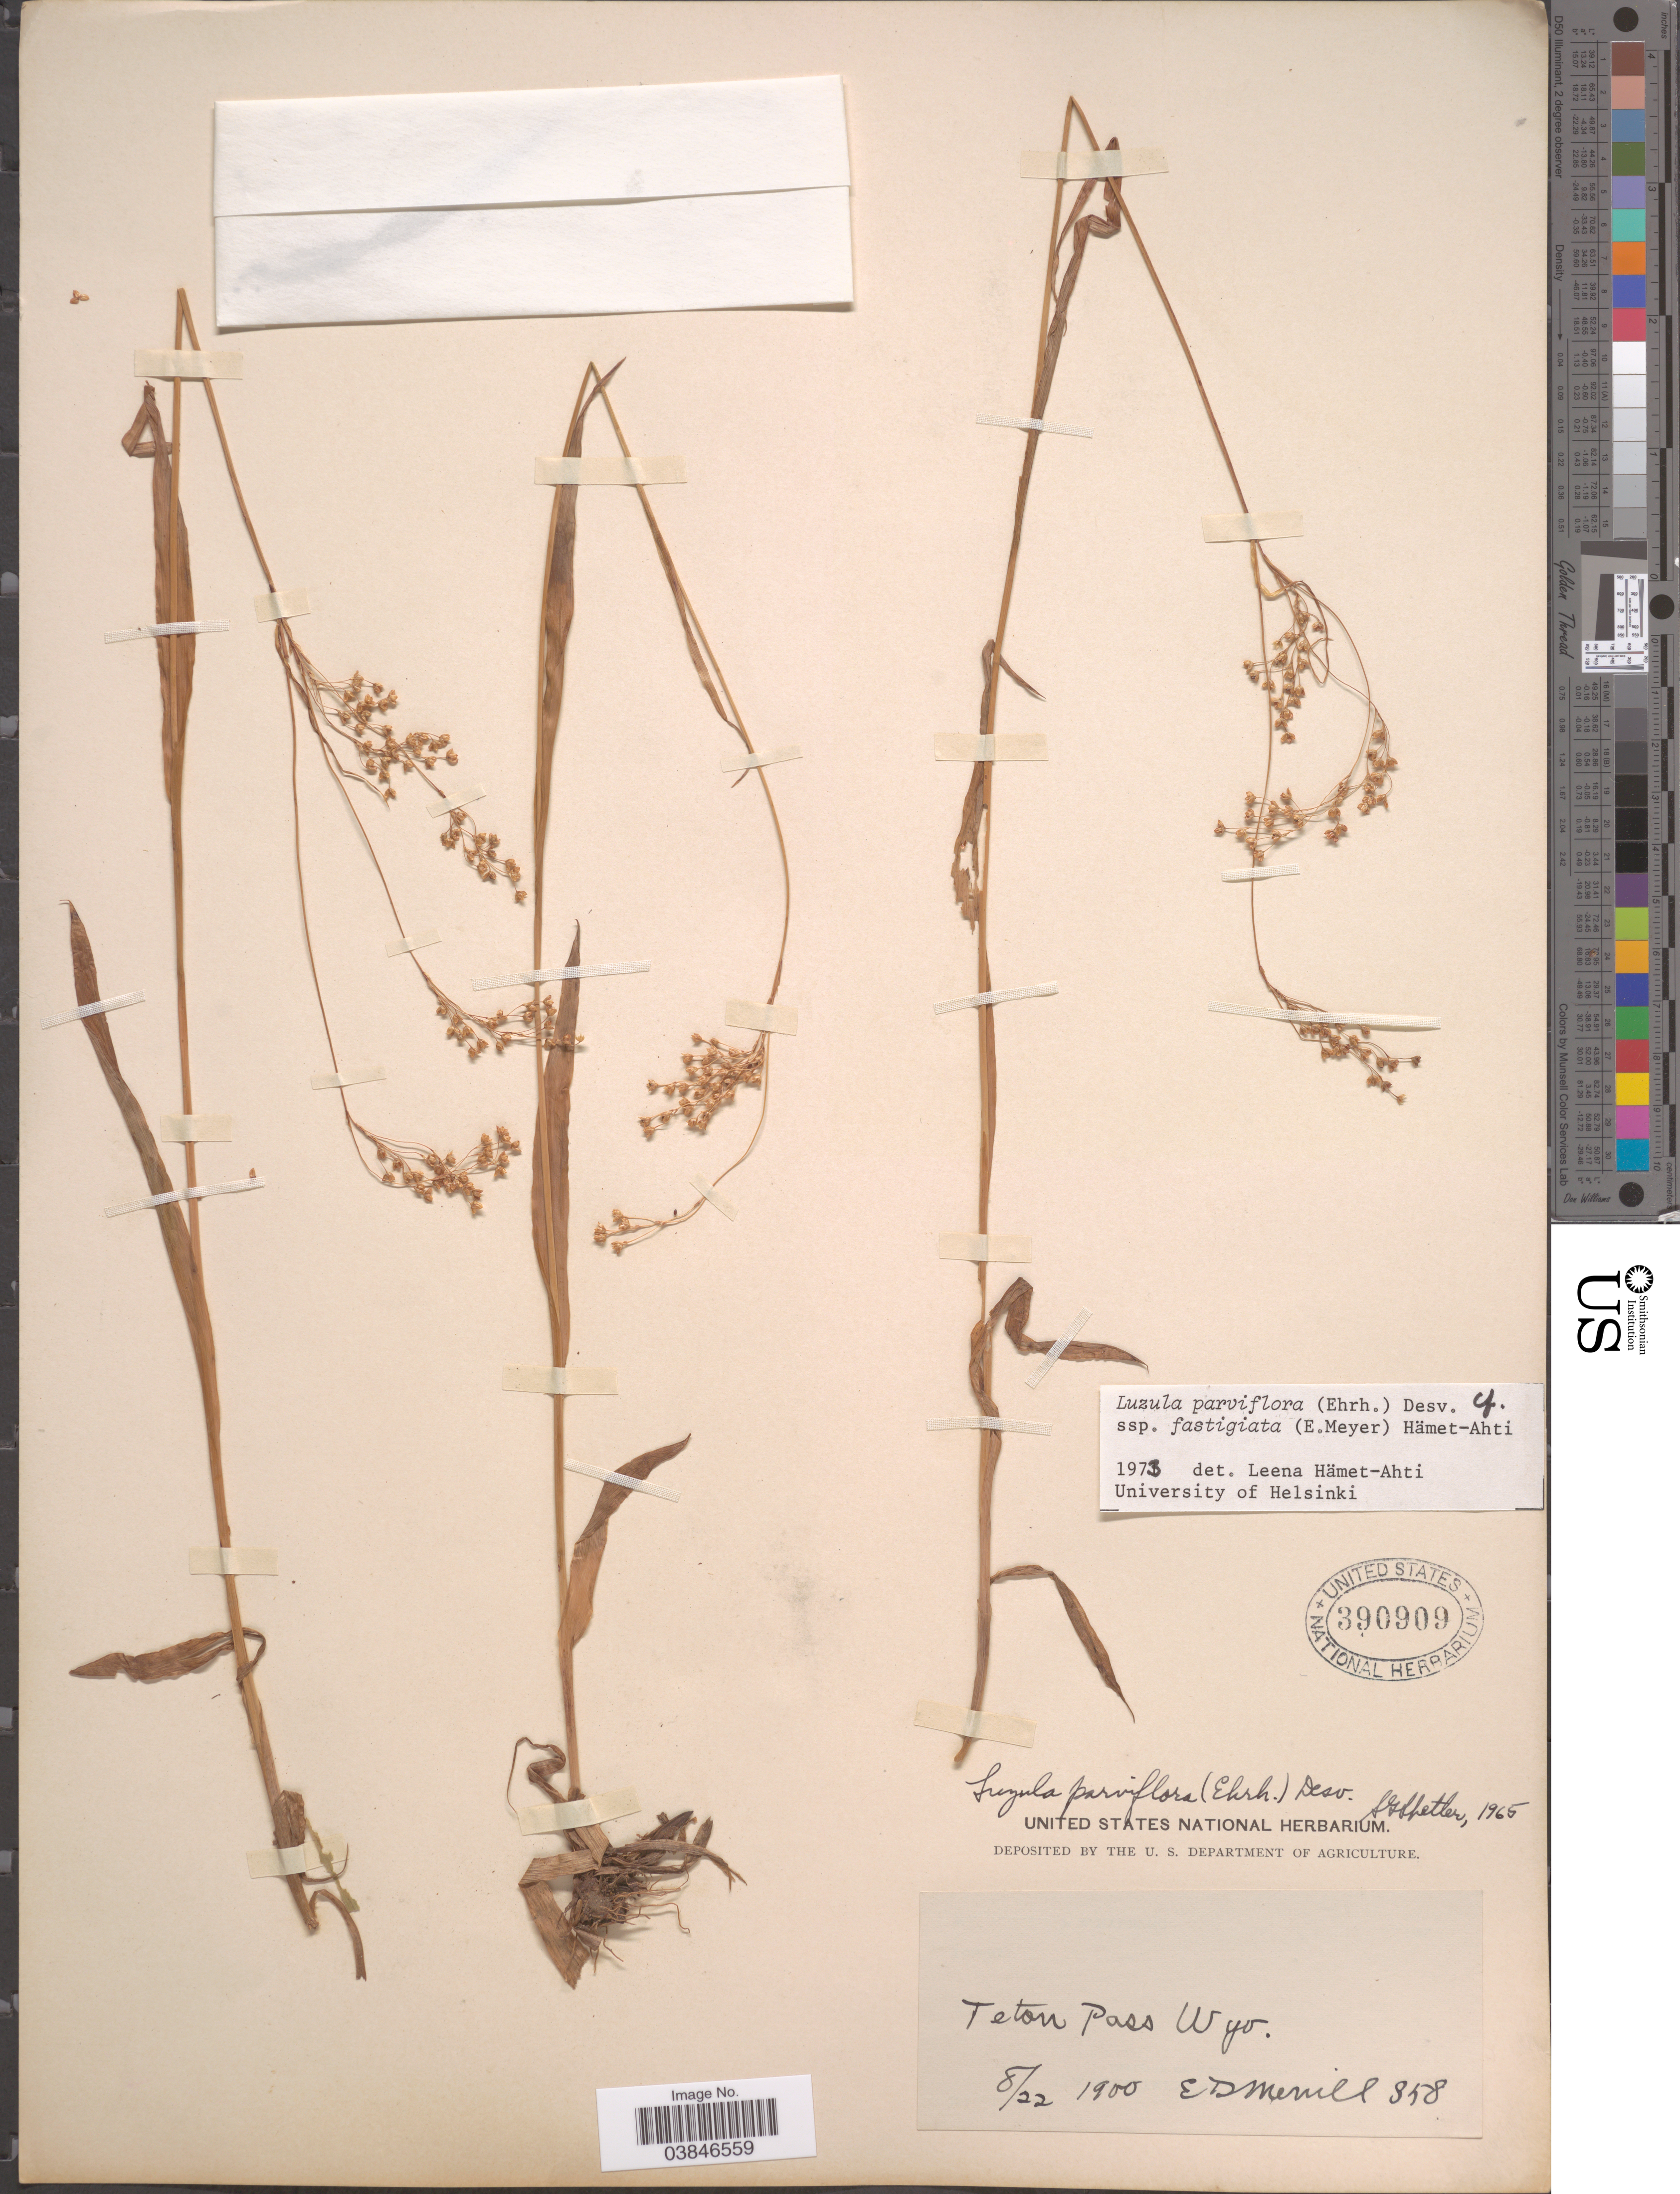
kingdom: Plantae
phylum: Tracheophyta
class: Liliopsida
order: Poales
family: Juncaceae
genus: Luzula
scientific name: Luzula parviflora subsp. fastigiata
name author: Buchenau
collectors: E. D. Merrill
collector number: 858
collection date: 1900-08-22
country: United States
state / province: Wyoming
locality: Teton Pass.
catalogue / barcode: US 390909